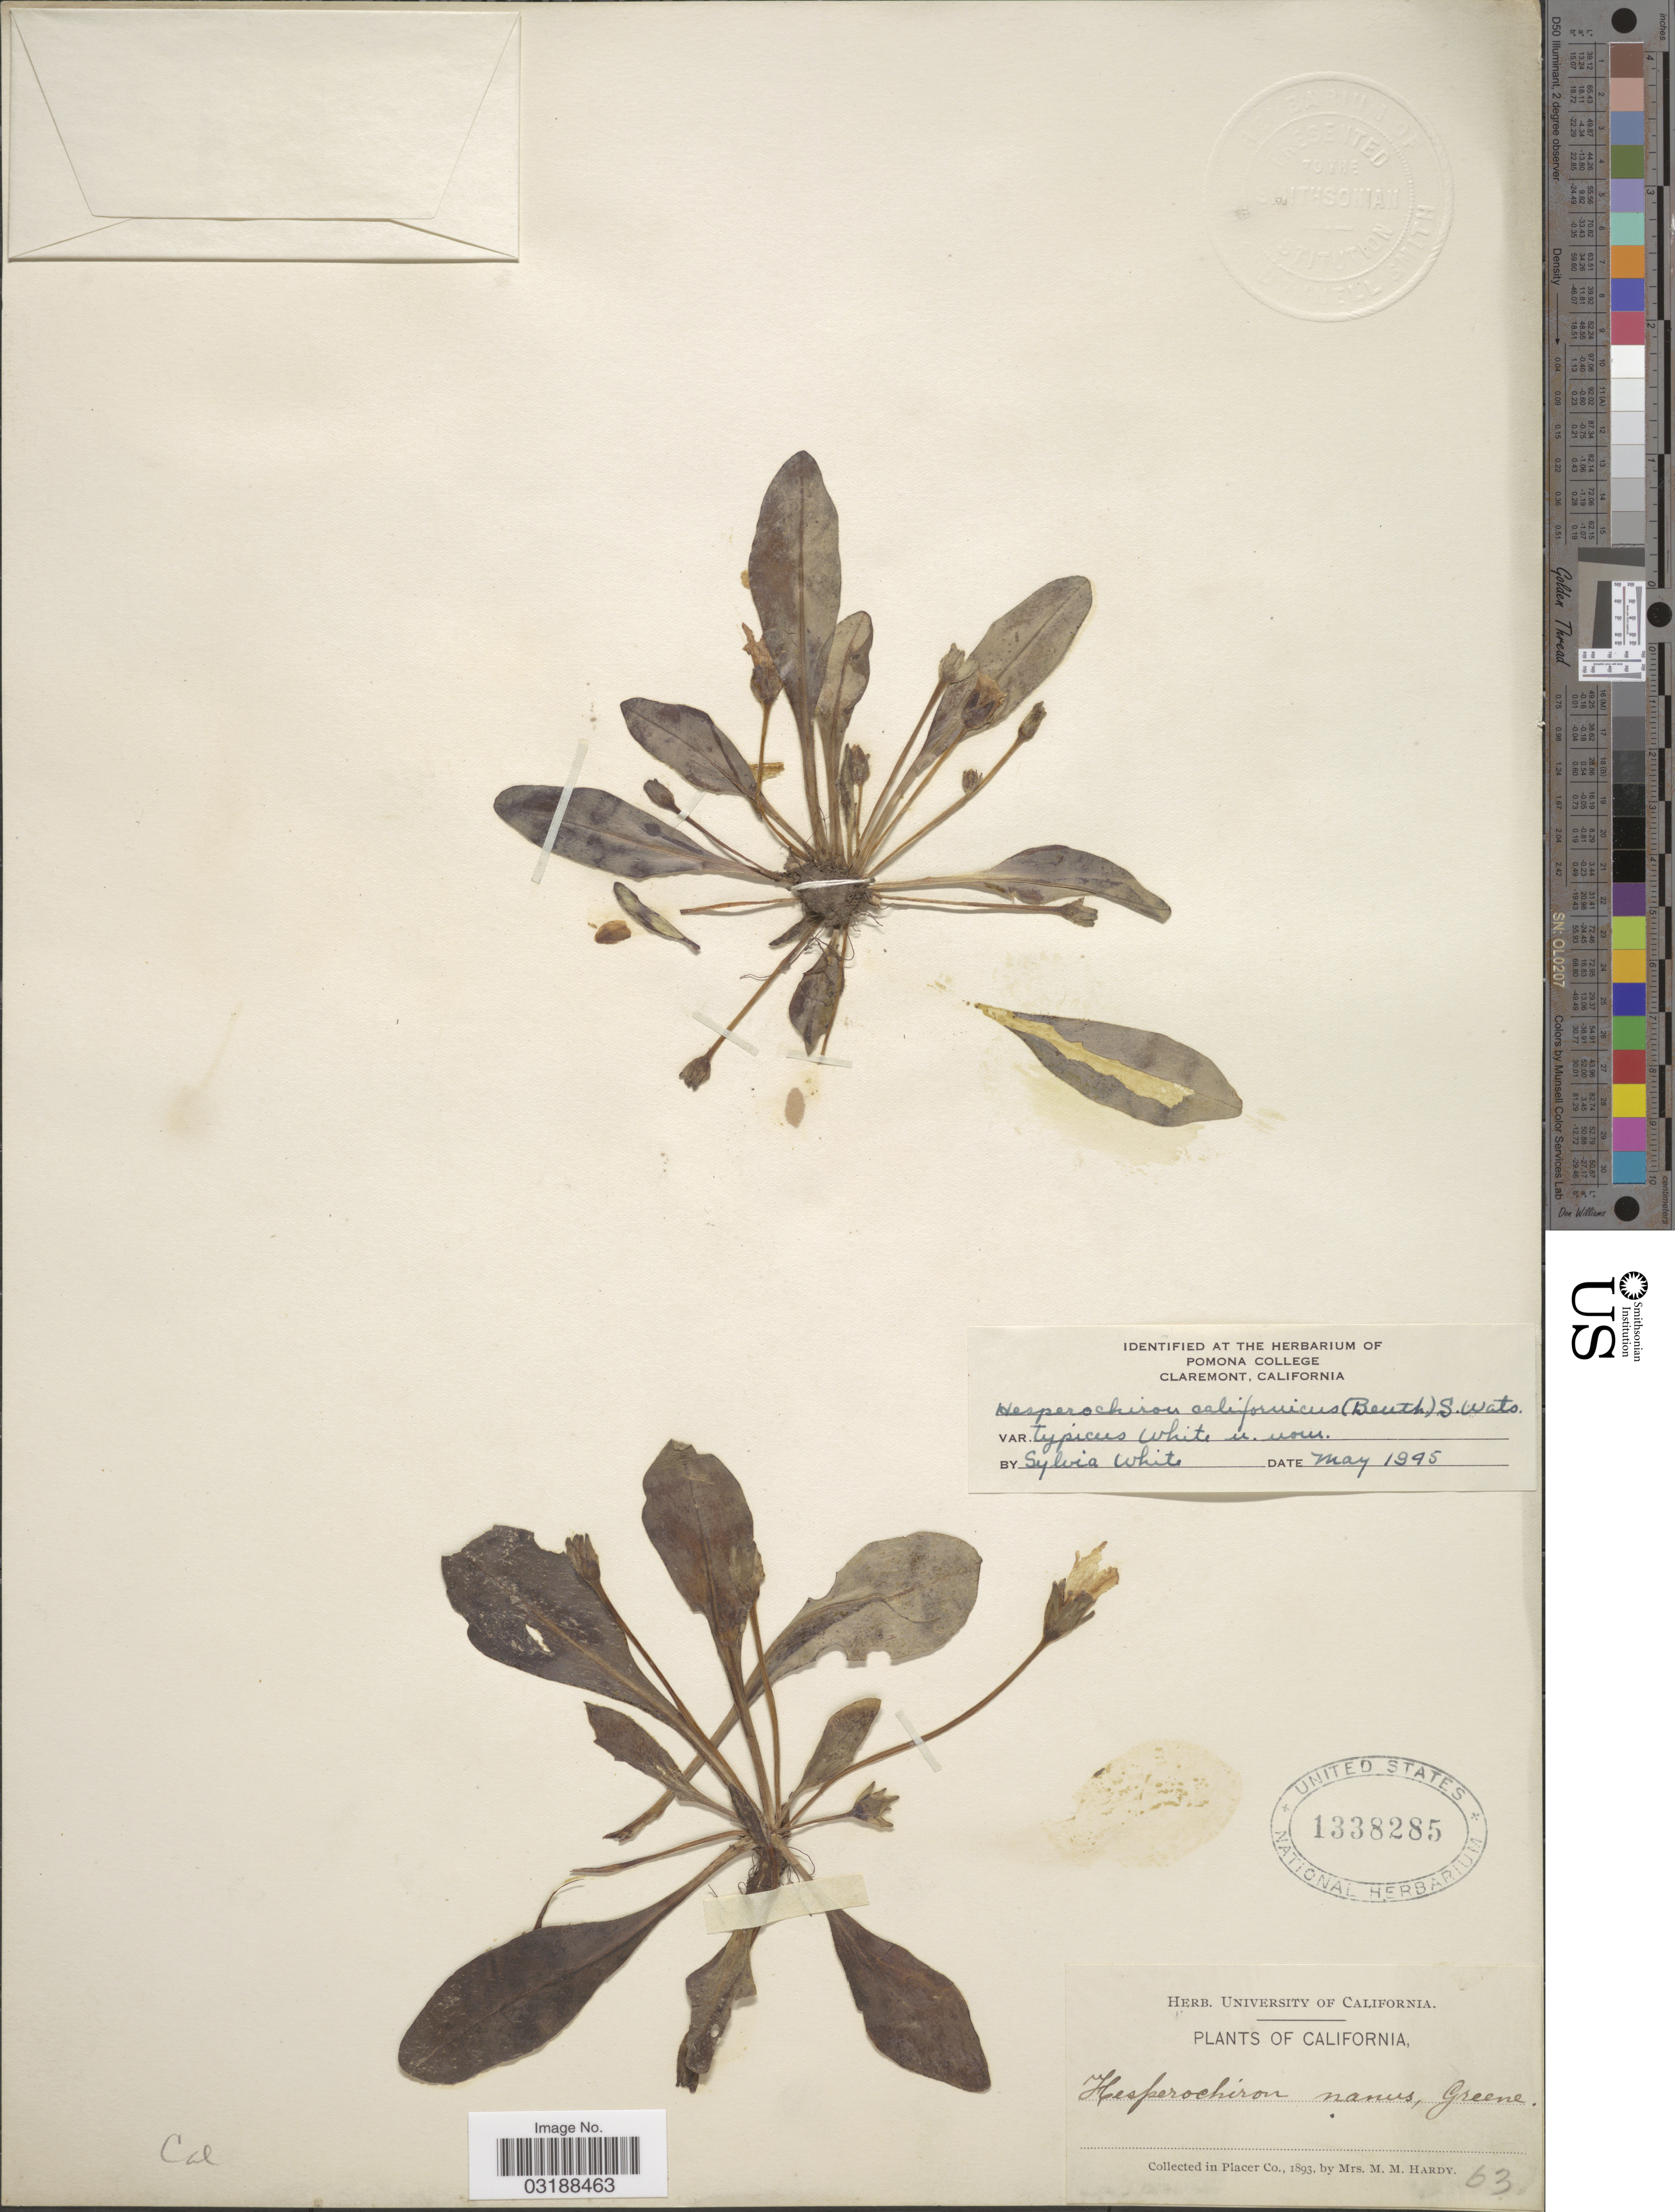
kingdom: Plantae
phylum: Tracheophyta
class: Magnoliopsida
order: Boraginales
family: Hydrophyllaceae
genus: Hesperochiron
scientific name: Hesperochiron californicus var. typicus White ined.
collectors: Mrs. M. M. Hardy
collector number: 63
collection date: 1893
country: United States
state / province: California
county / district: Placer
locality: Collected in Placer Co.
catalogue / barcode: US 1338285